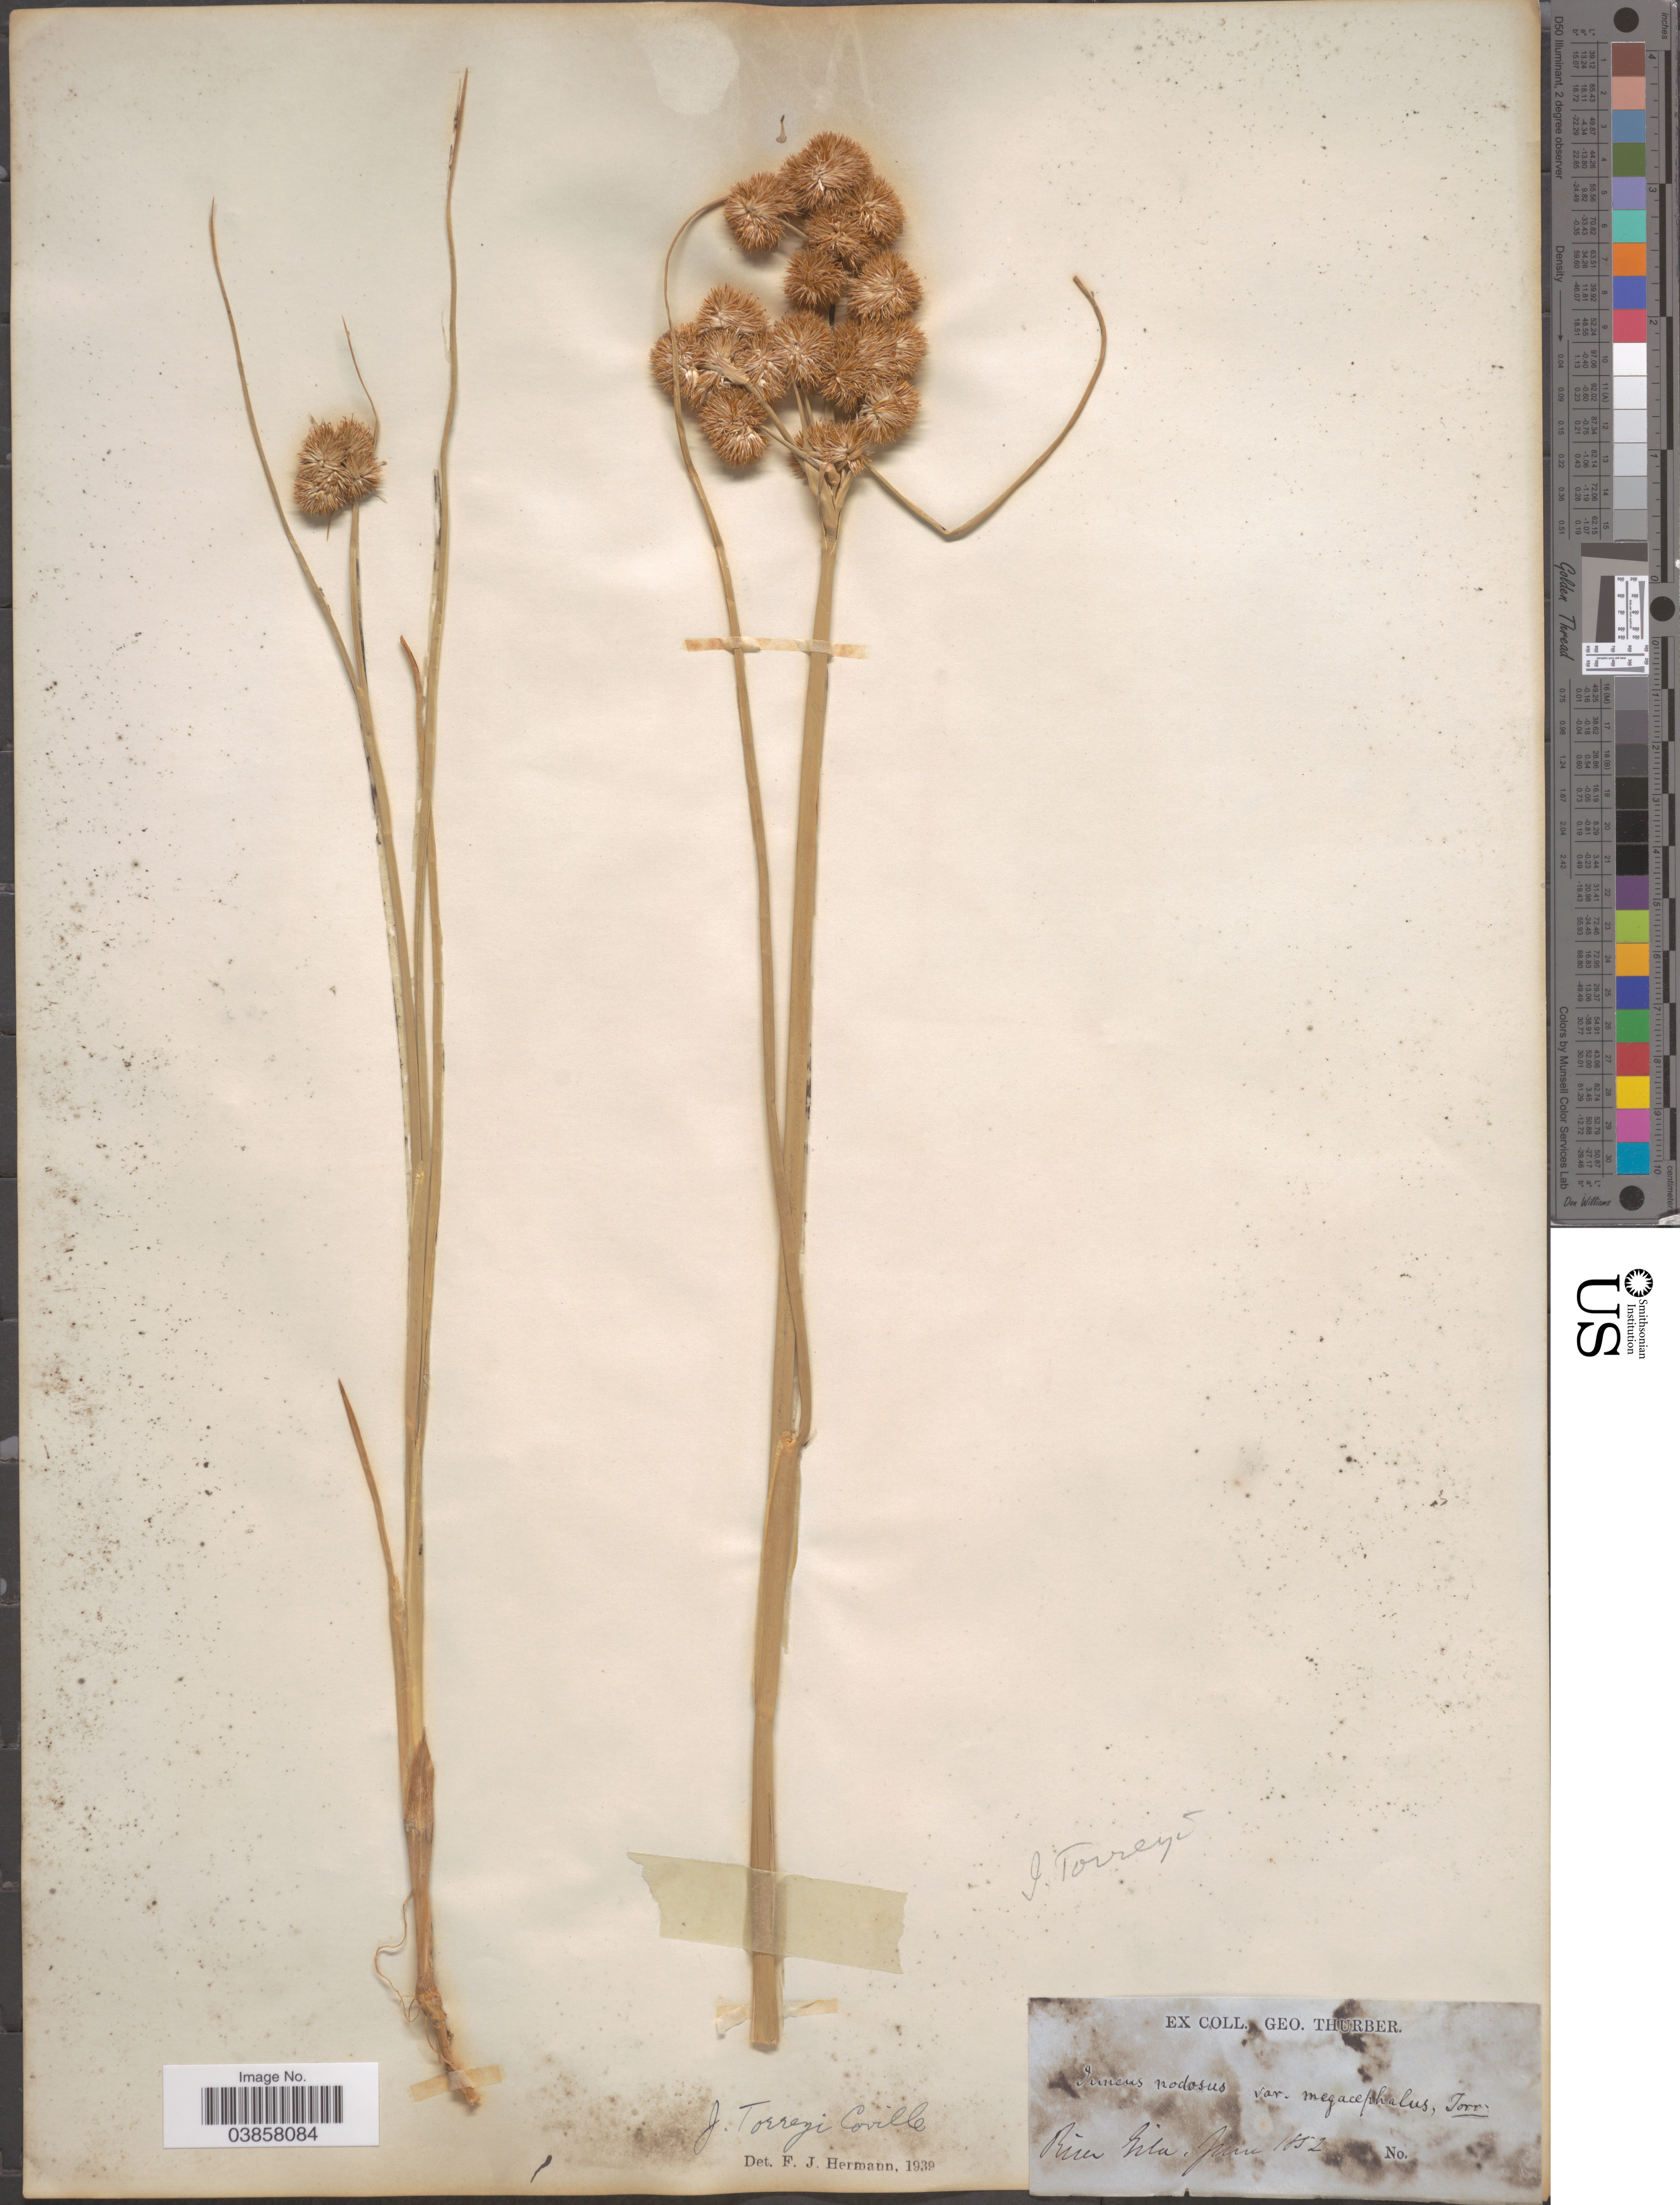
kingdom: Plantae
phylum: Tracheophyta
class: Liliopsida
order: Poales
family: Juncaceae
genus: Juncus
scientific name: Juncus torreyi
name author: Coville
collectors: G. Thurber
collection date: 1852-06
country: United States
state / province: Arizona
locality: River Gila.